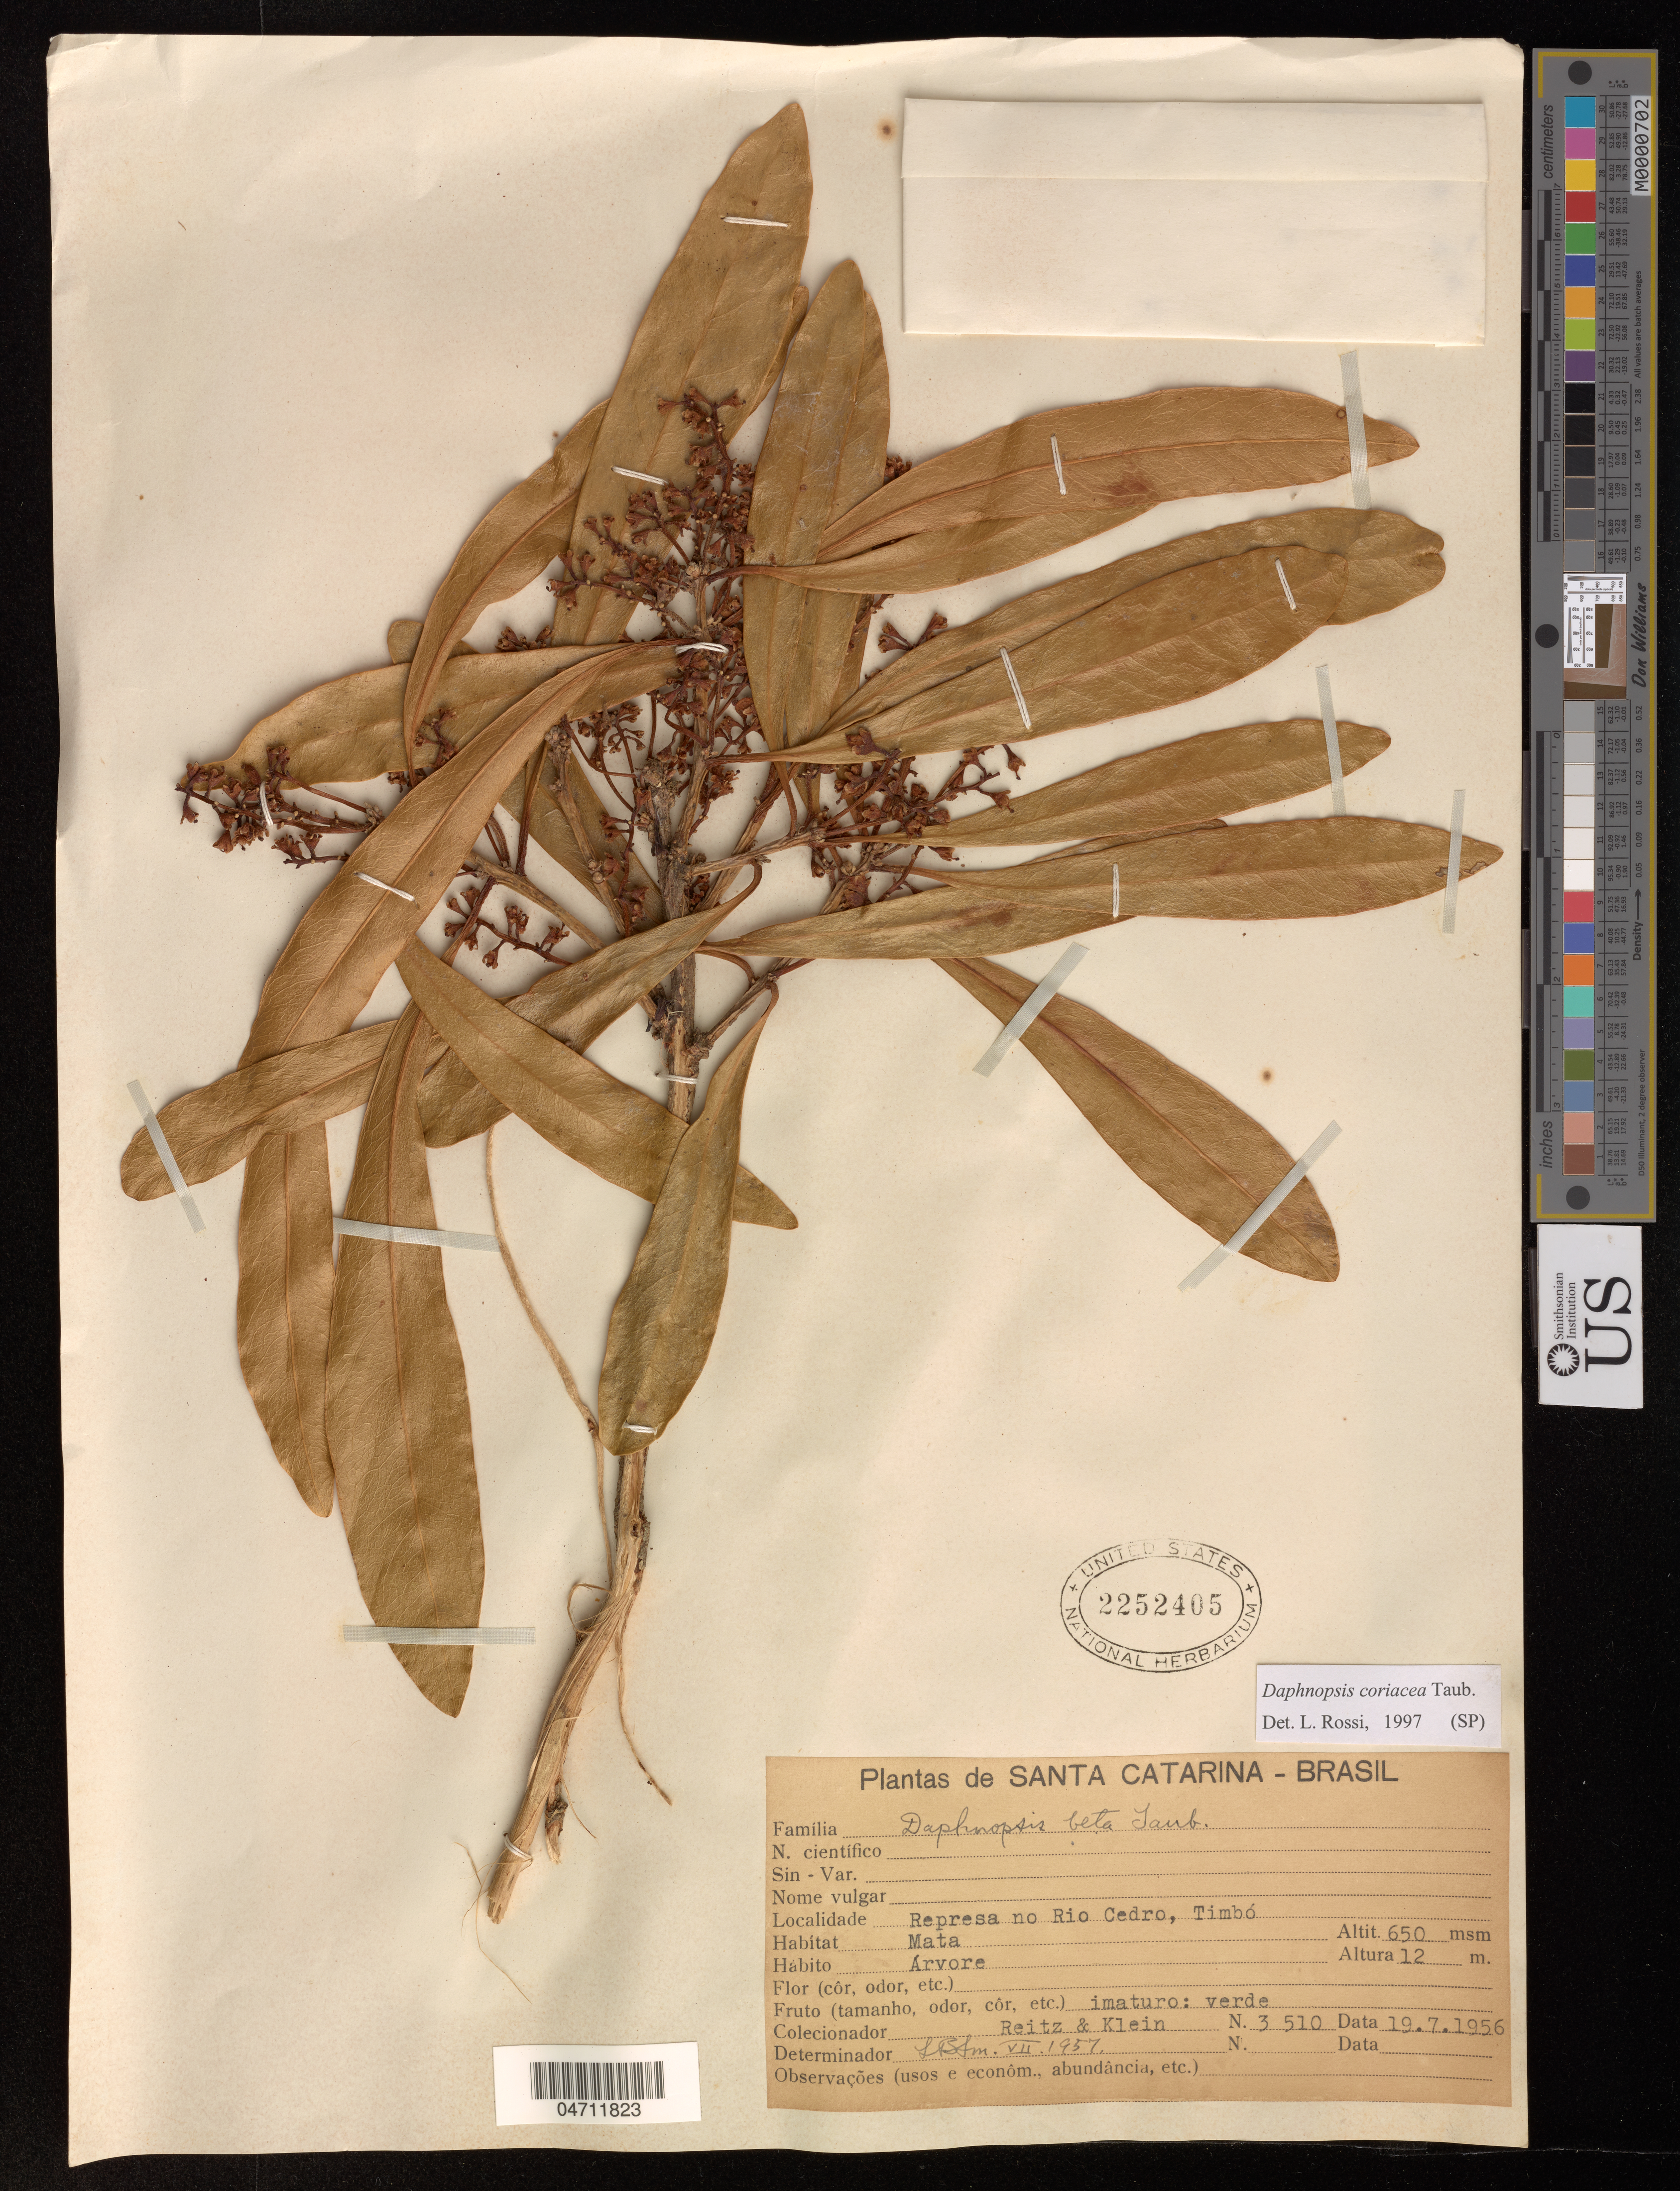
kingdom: Plantae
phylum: Tracheophyta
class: Magnoliopsida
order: Malvales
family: Thymelaeaceae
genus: Daphnopsis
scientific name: Daphnopsis coriacea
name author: Taub.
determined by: Rossi, L.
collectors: R. Reitz & D. Klein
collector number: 3510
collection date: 1956-07-19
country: Brazil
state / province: Santa Catarina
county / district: Timbó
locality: Reprêsa do Rio Cedro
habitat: Mata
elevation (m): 650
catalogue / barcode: US 2252405